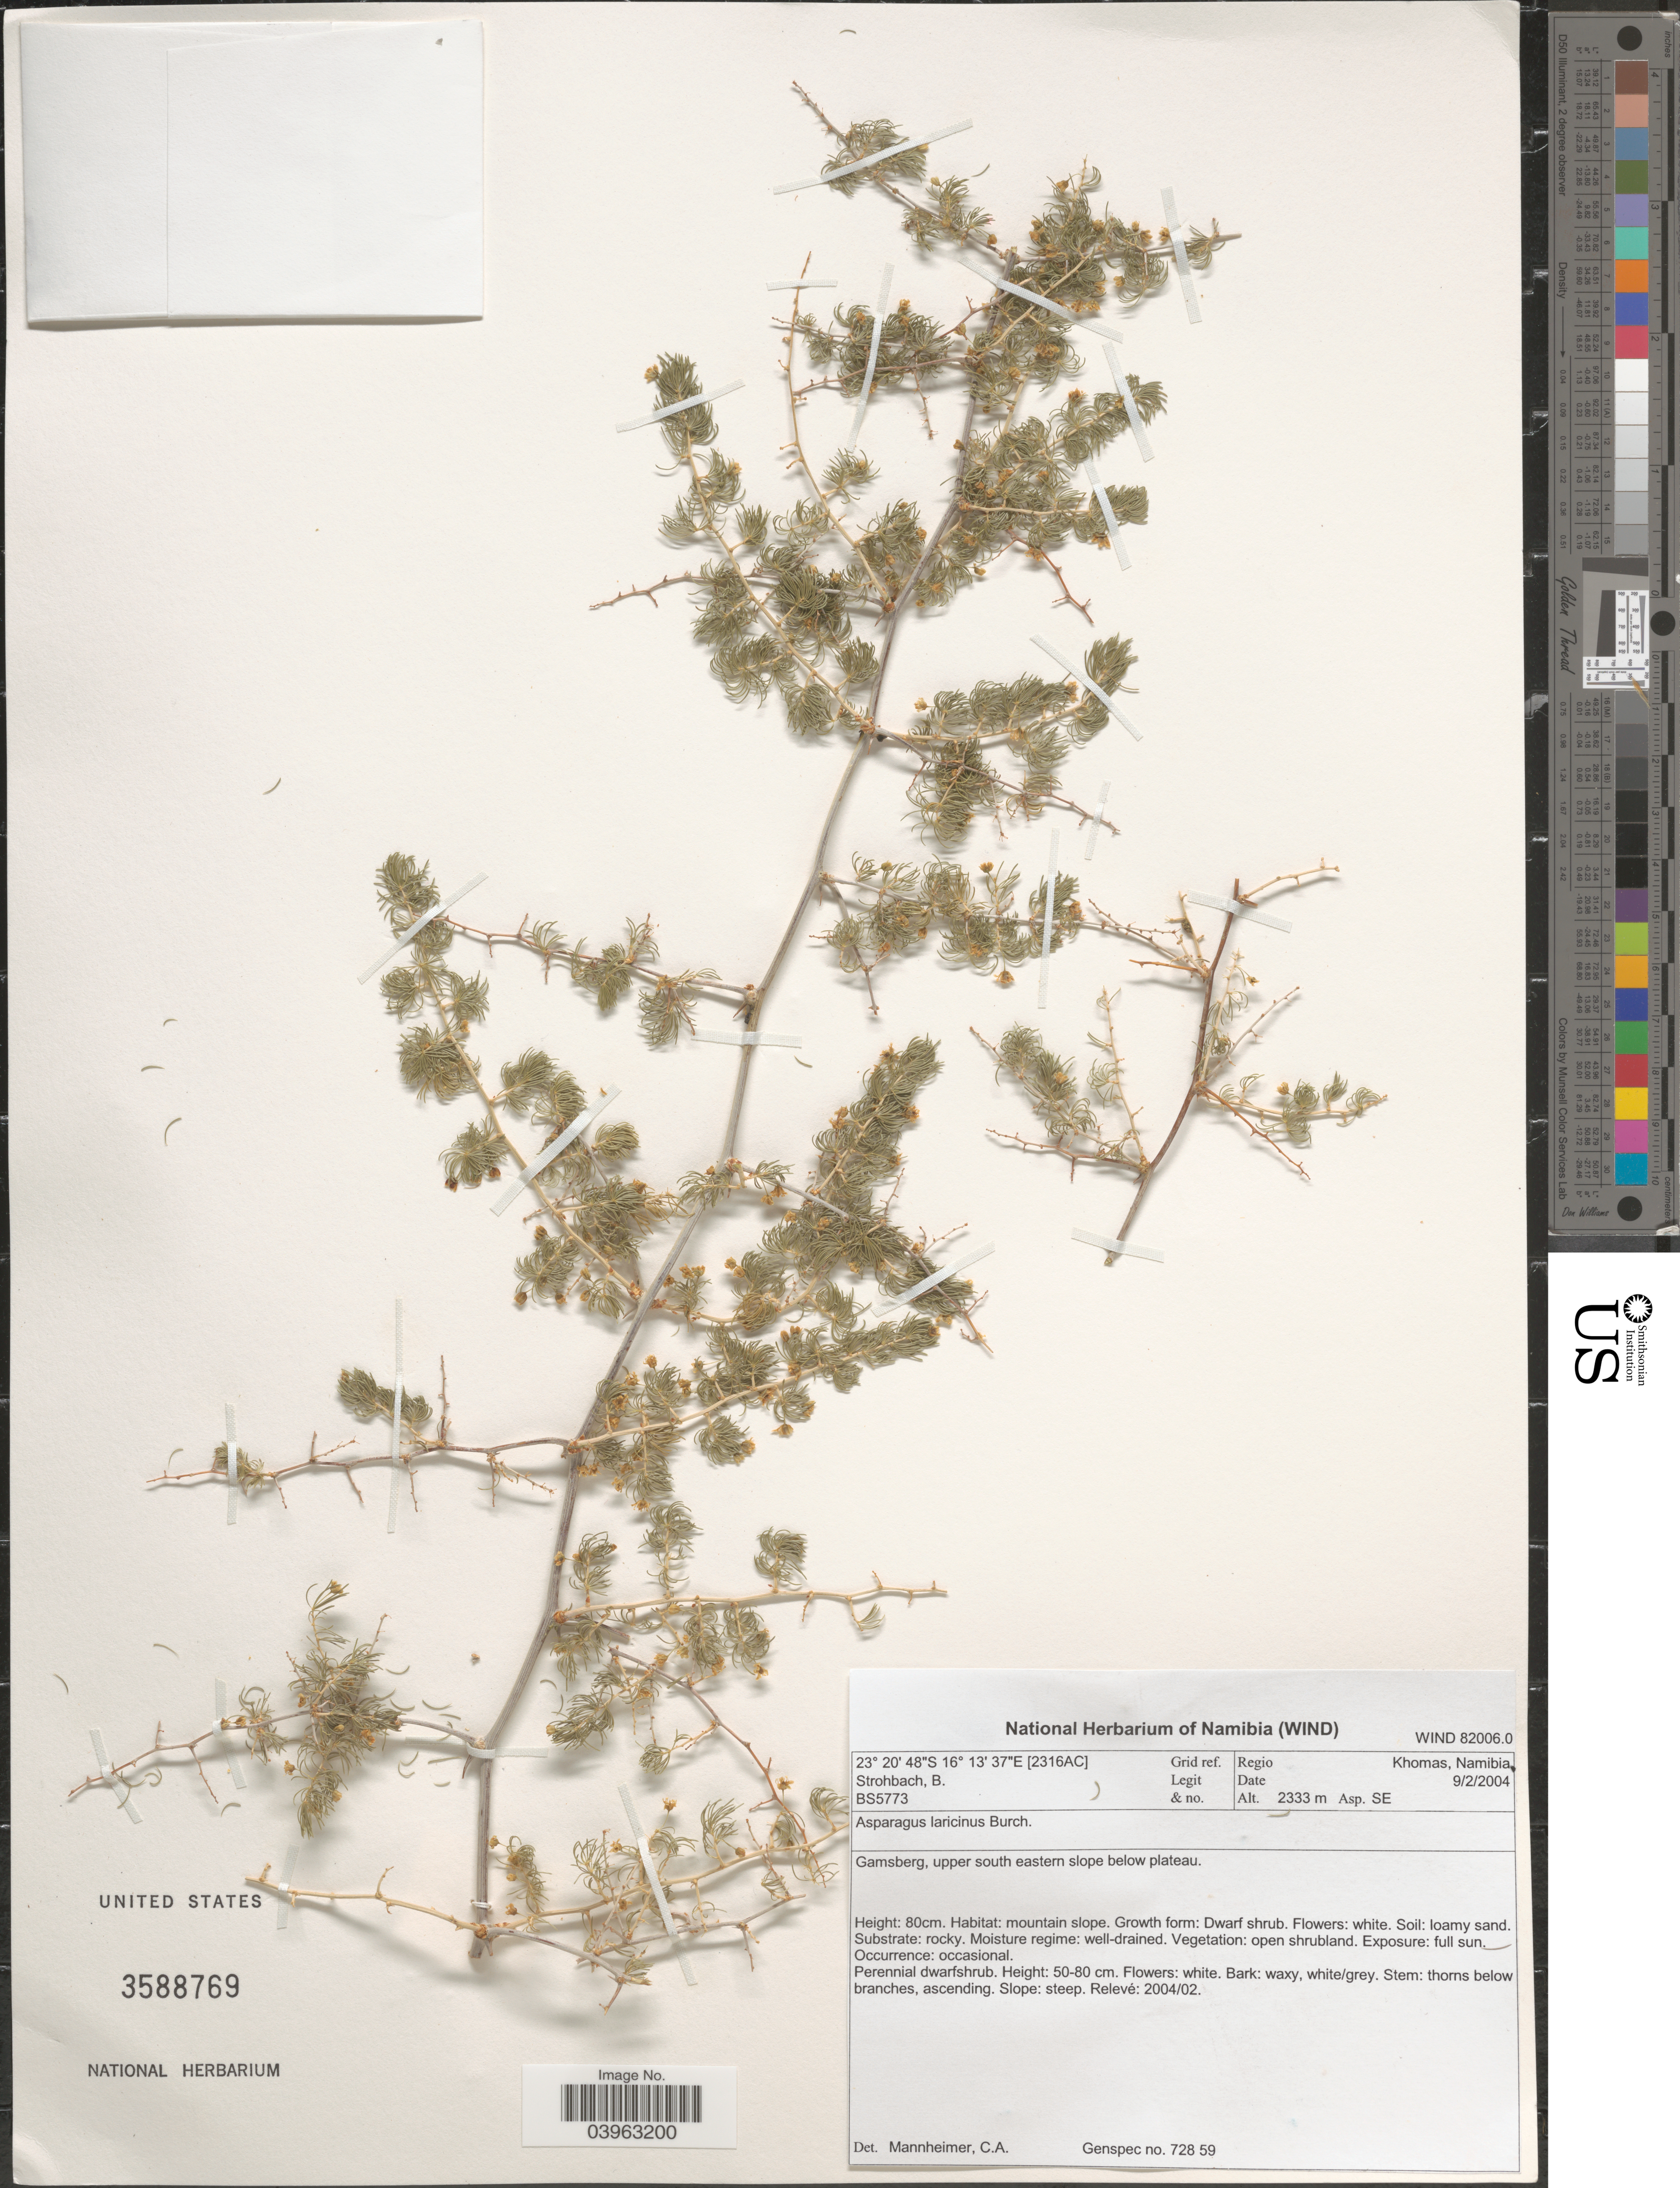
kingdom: Plantae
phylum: Tracheophyta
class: Liliopsida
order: Asparagales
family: Asparagaceae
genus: Asparagus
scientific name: Asparagus laricinus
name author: Burch.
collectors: B. Strohbach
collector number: BS5773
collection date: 2004-02-09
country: Namibia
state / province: Khomas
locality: Grid ref. [2316AC]. Regio Khomas. Asp. SE[unsure placement] Gamsberg, upper south eastern slope below plateau.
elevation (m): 2333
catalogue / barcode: US 3588769